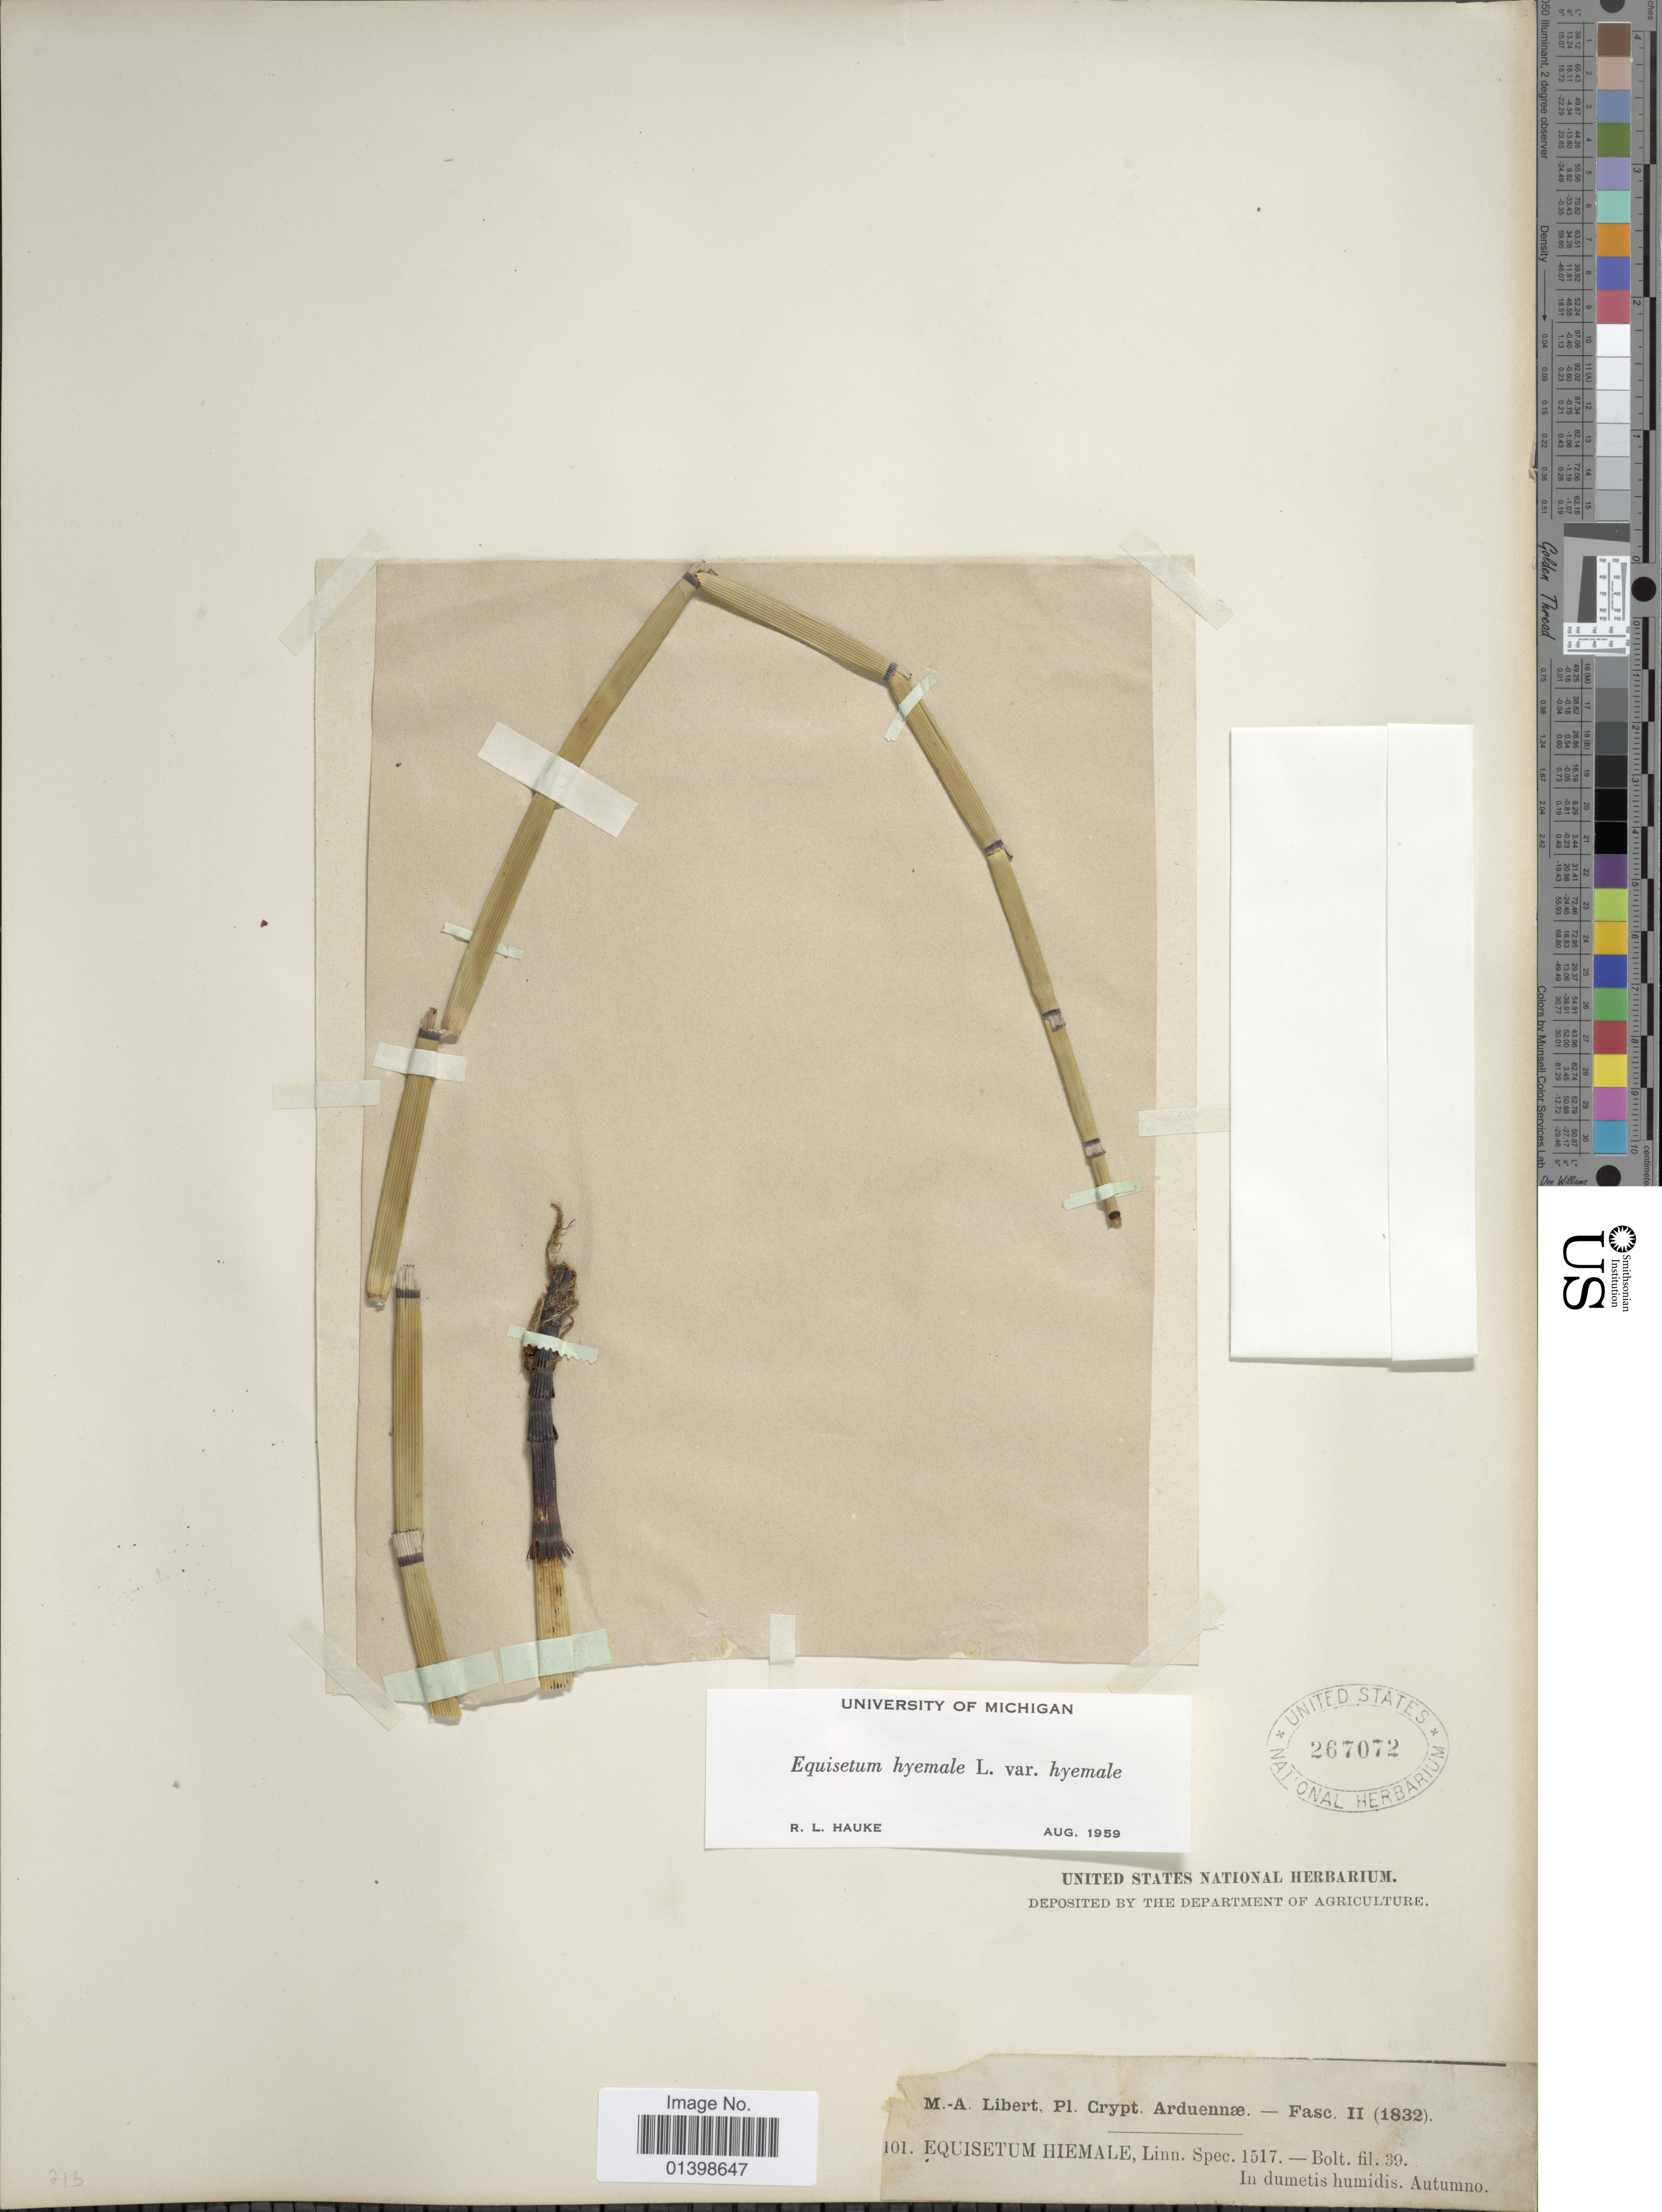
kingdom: Plantae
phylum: Tracheophyta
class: Polypodiopsida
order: Equisetales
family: Equisetaceae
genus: Equisetum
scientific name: Equisetum hyemale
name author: L.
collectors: M. Libert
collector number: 101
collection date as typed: autumno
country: Belgium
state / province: Wallonia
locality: Arduennae, In dumetis humidis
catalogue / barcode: US 267072